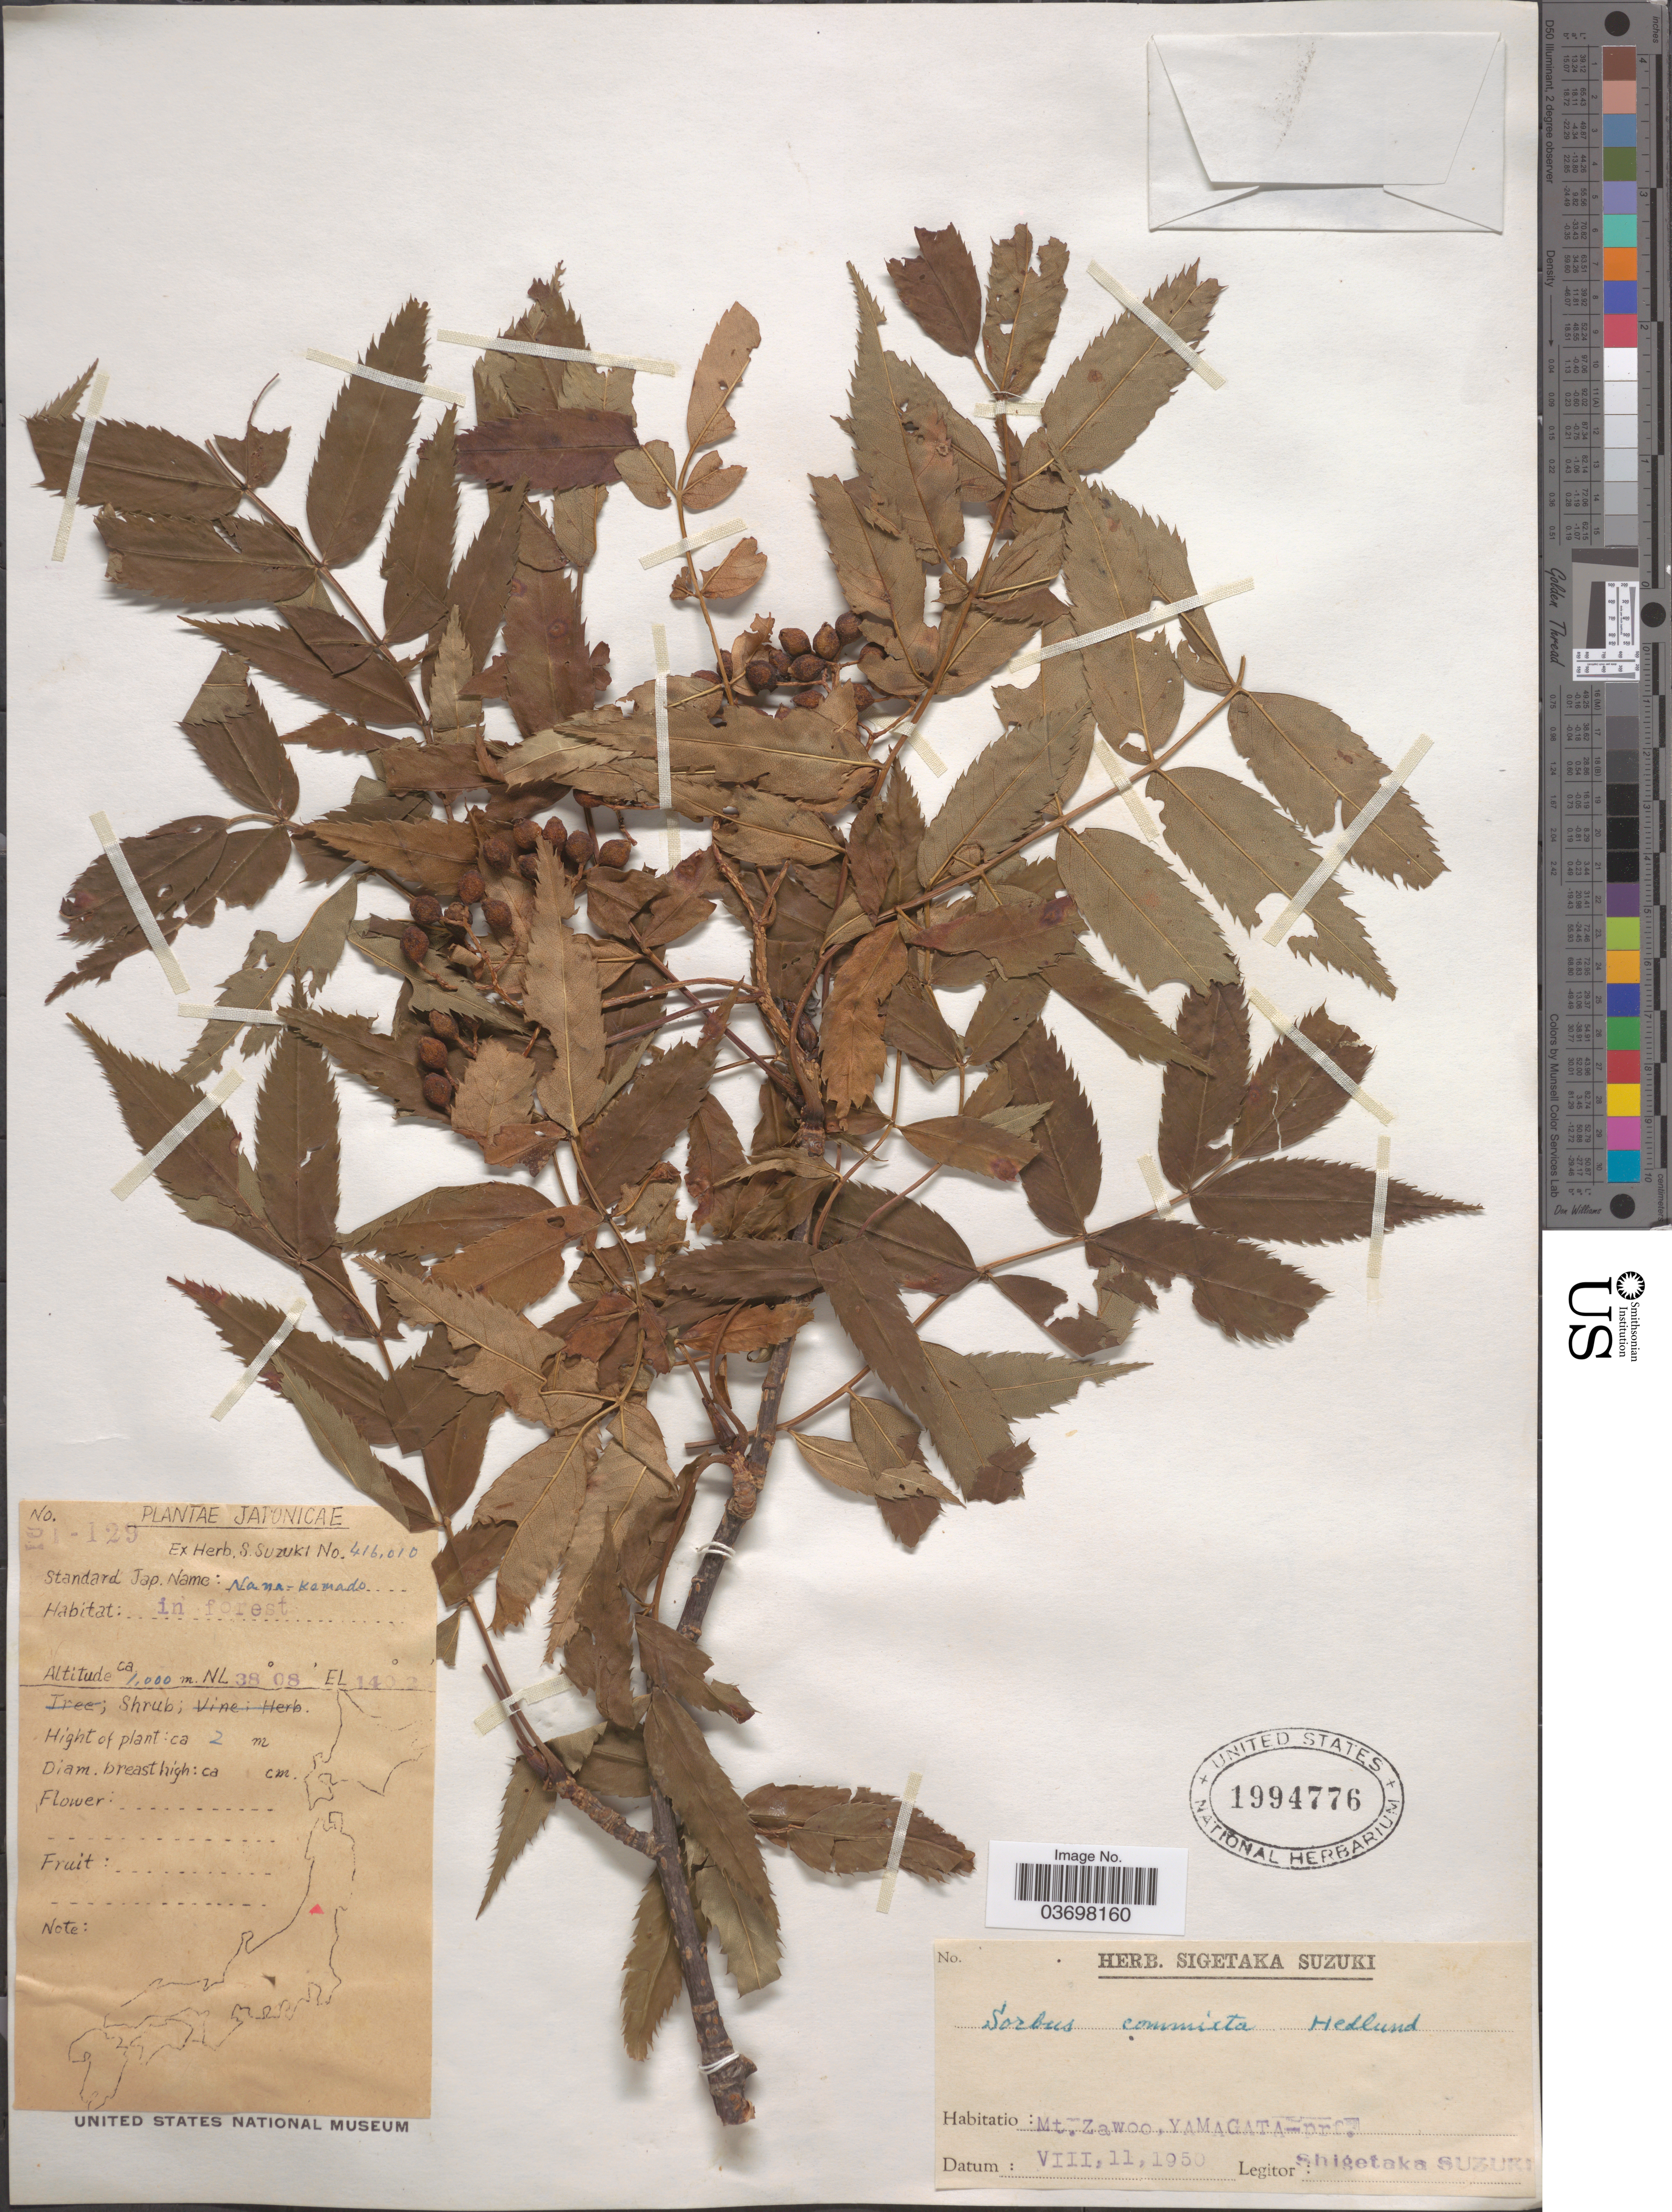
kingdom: Plantae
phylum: Tracheophyta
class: Magnoliopsida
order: Rosales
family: Rosaceae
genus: Sorbus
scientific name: Sorbus commixta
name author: Hedl.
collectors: S. Suzuki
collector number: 416010/1-129?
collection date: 1950-08-11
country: Japan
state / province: Yamagata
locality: Mt. Zawoo, Yamagata-prf.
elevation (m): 1000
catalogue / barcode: US 1994776